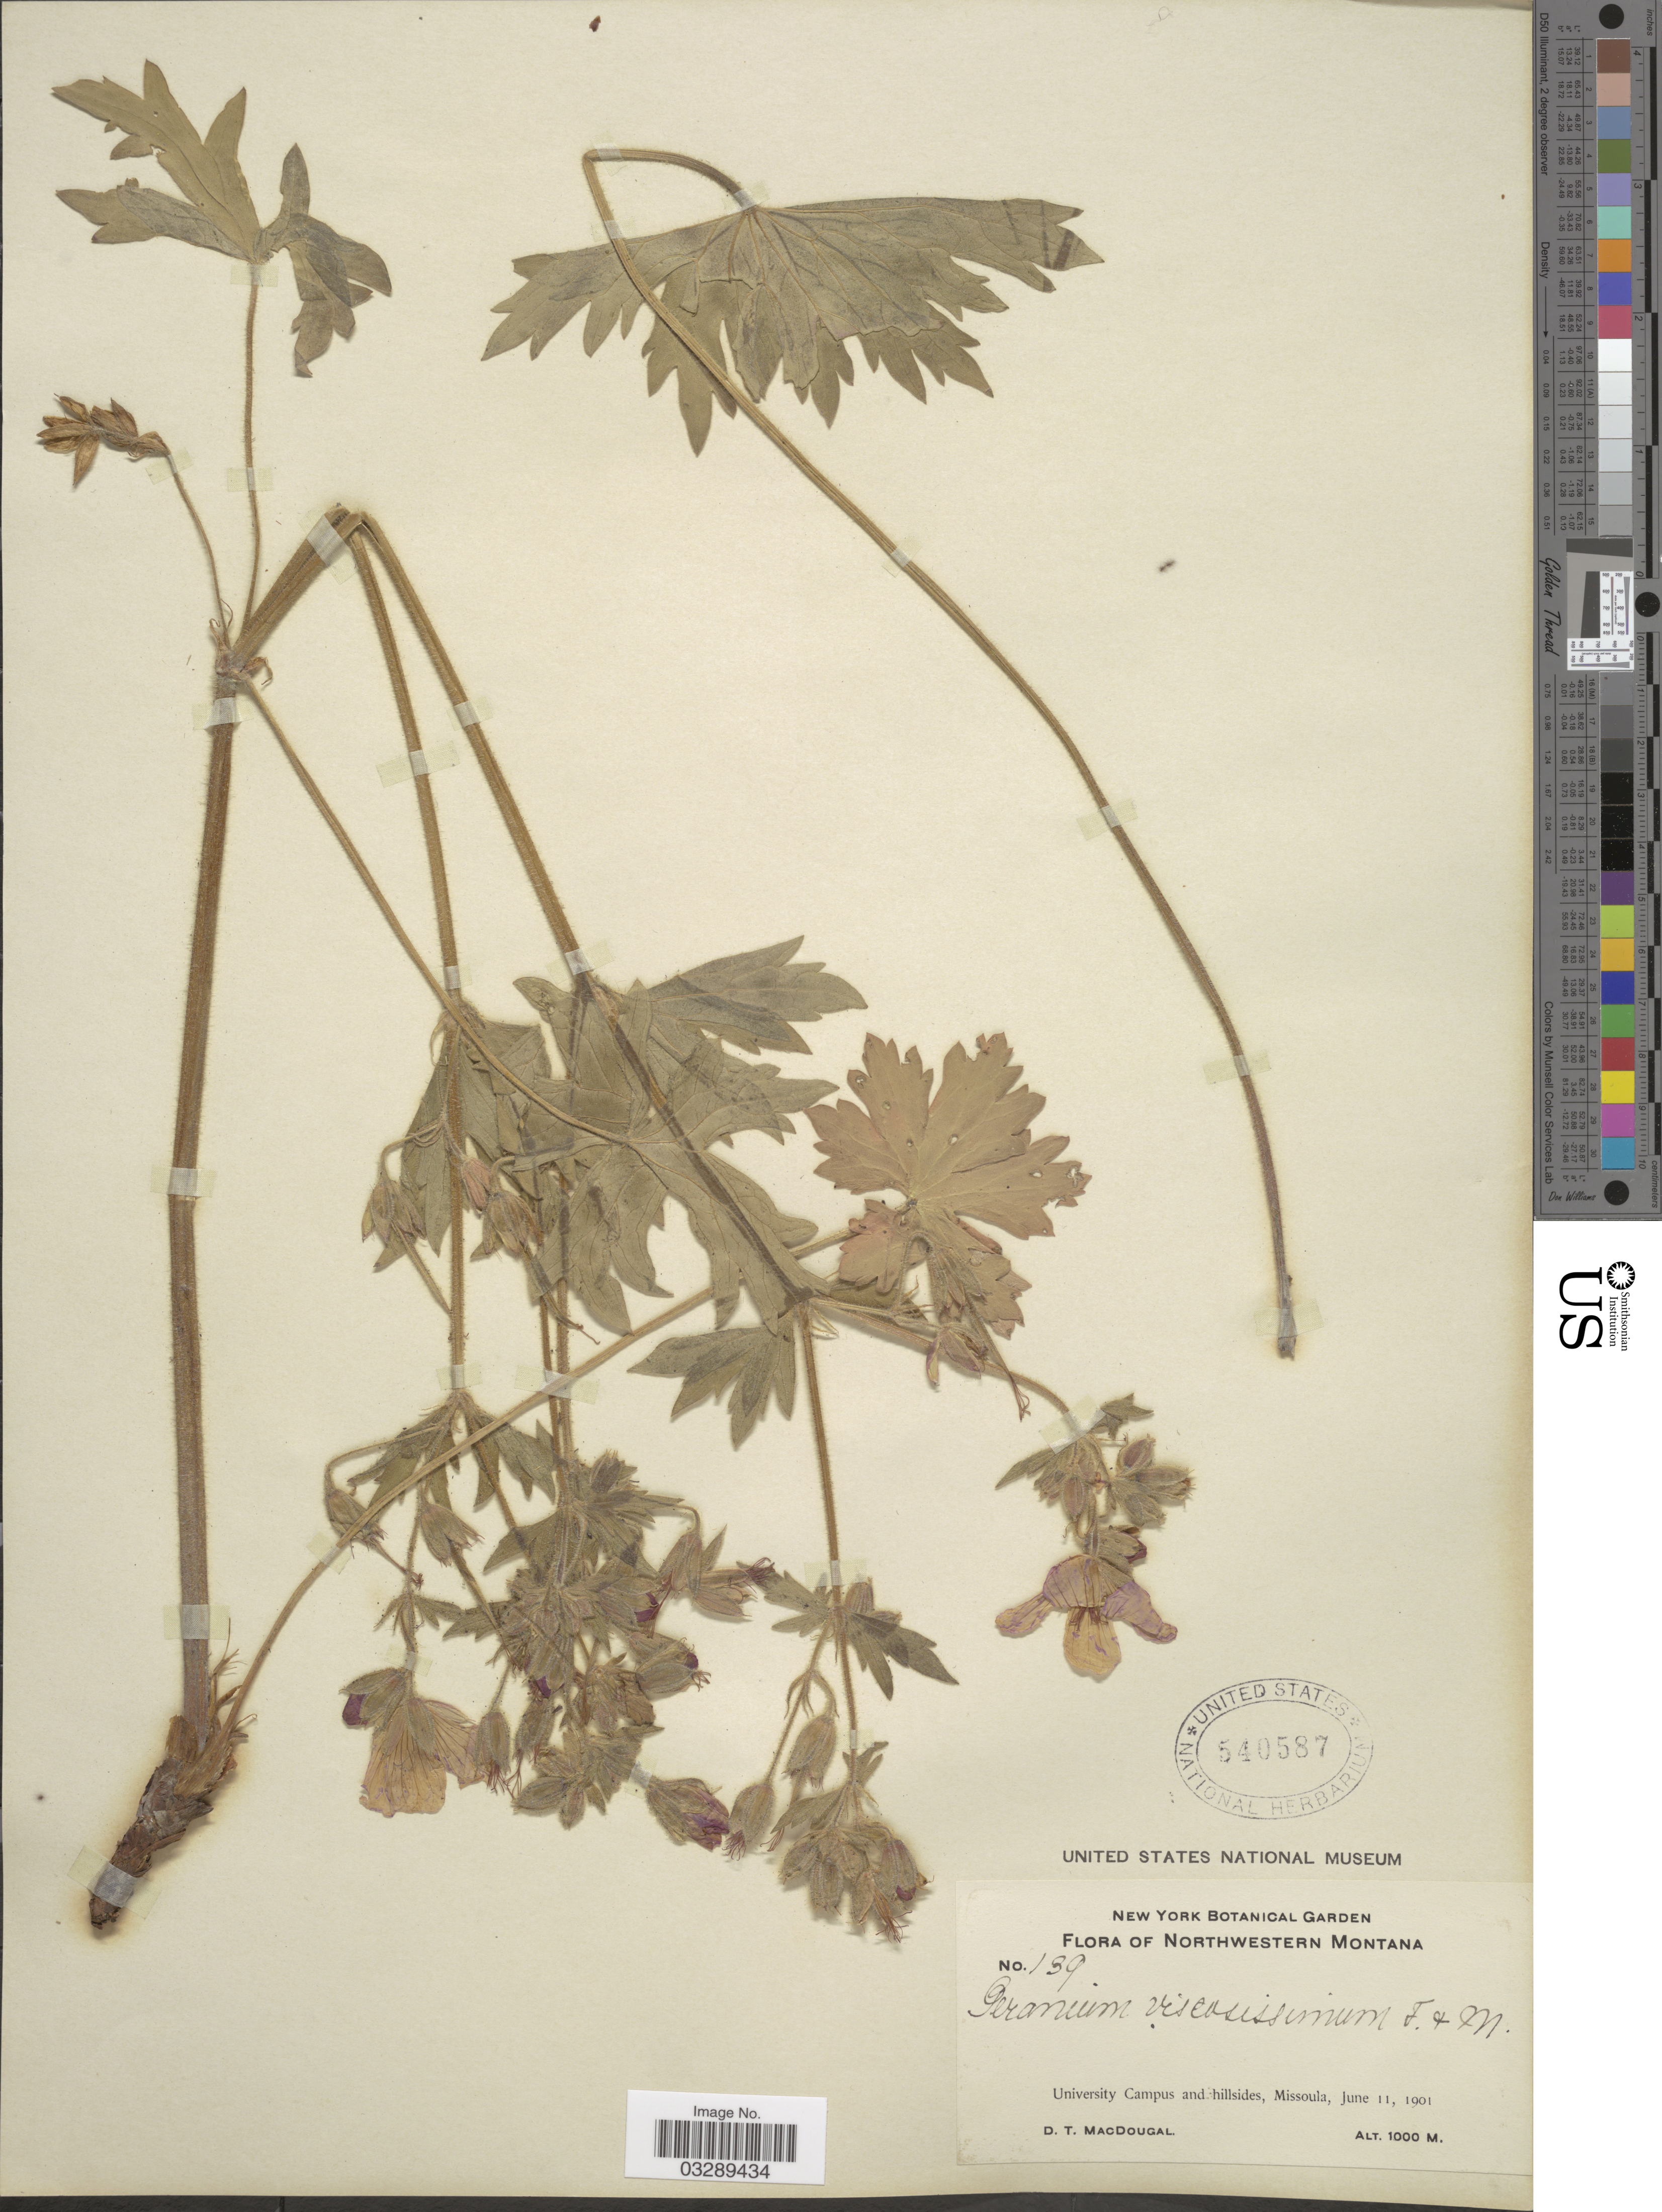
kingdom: Plantae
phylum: Tracheophyta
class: Magnoliopsida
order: Geraniales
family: Geraniaceae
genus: Geranium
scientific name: Geranium viscosissimum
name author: Fisch. & C.A. Mey.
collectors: D. T. MacDougal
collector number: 139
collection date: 1901-06-11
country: United States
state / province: Montana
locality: Northwestern Montana. University Campus and hillsides, Missoula.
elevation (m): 1000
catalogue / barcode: US 540587